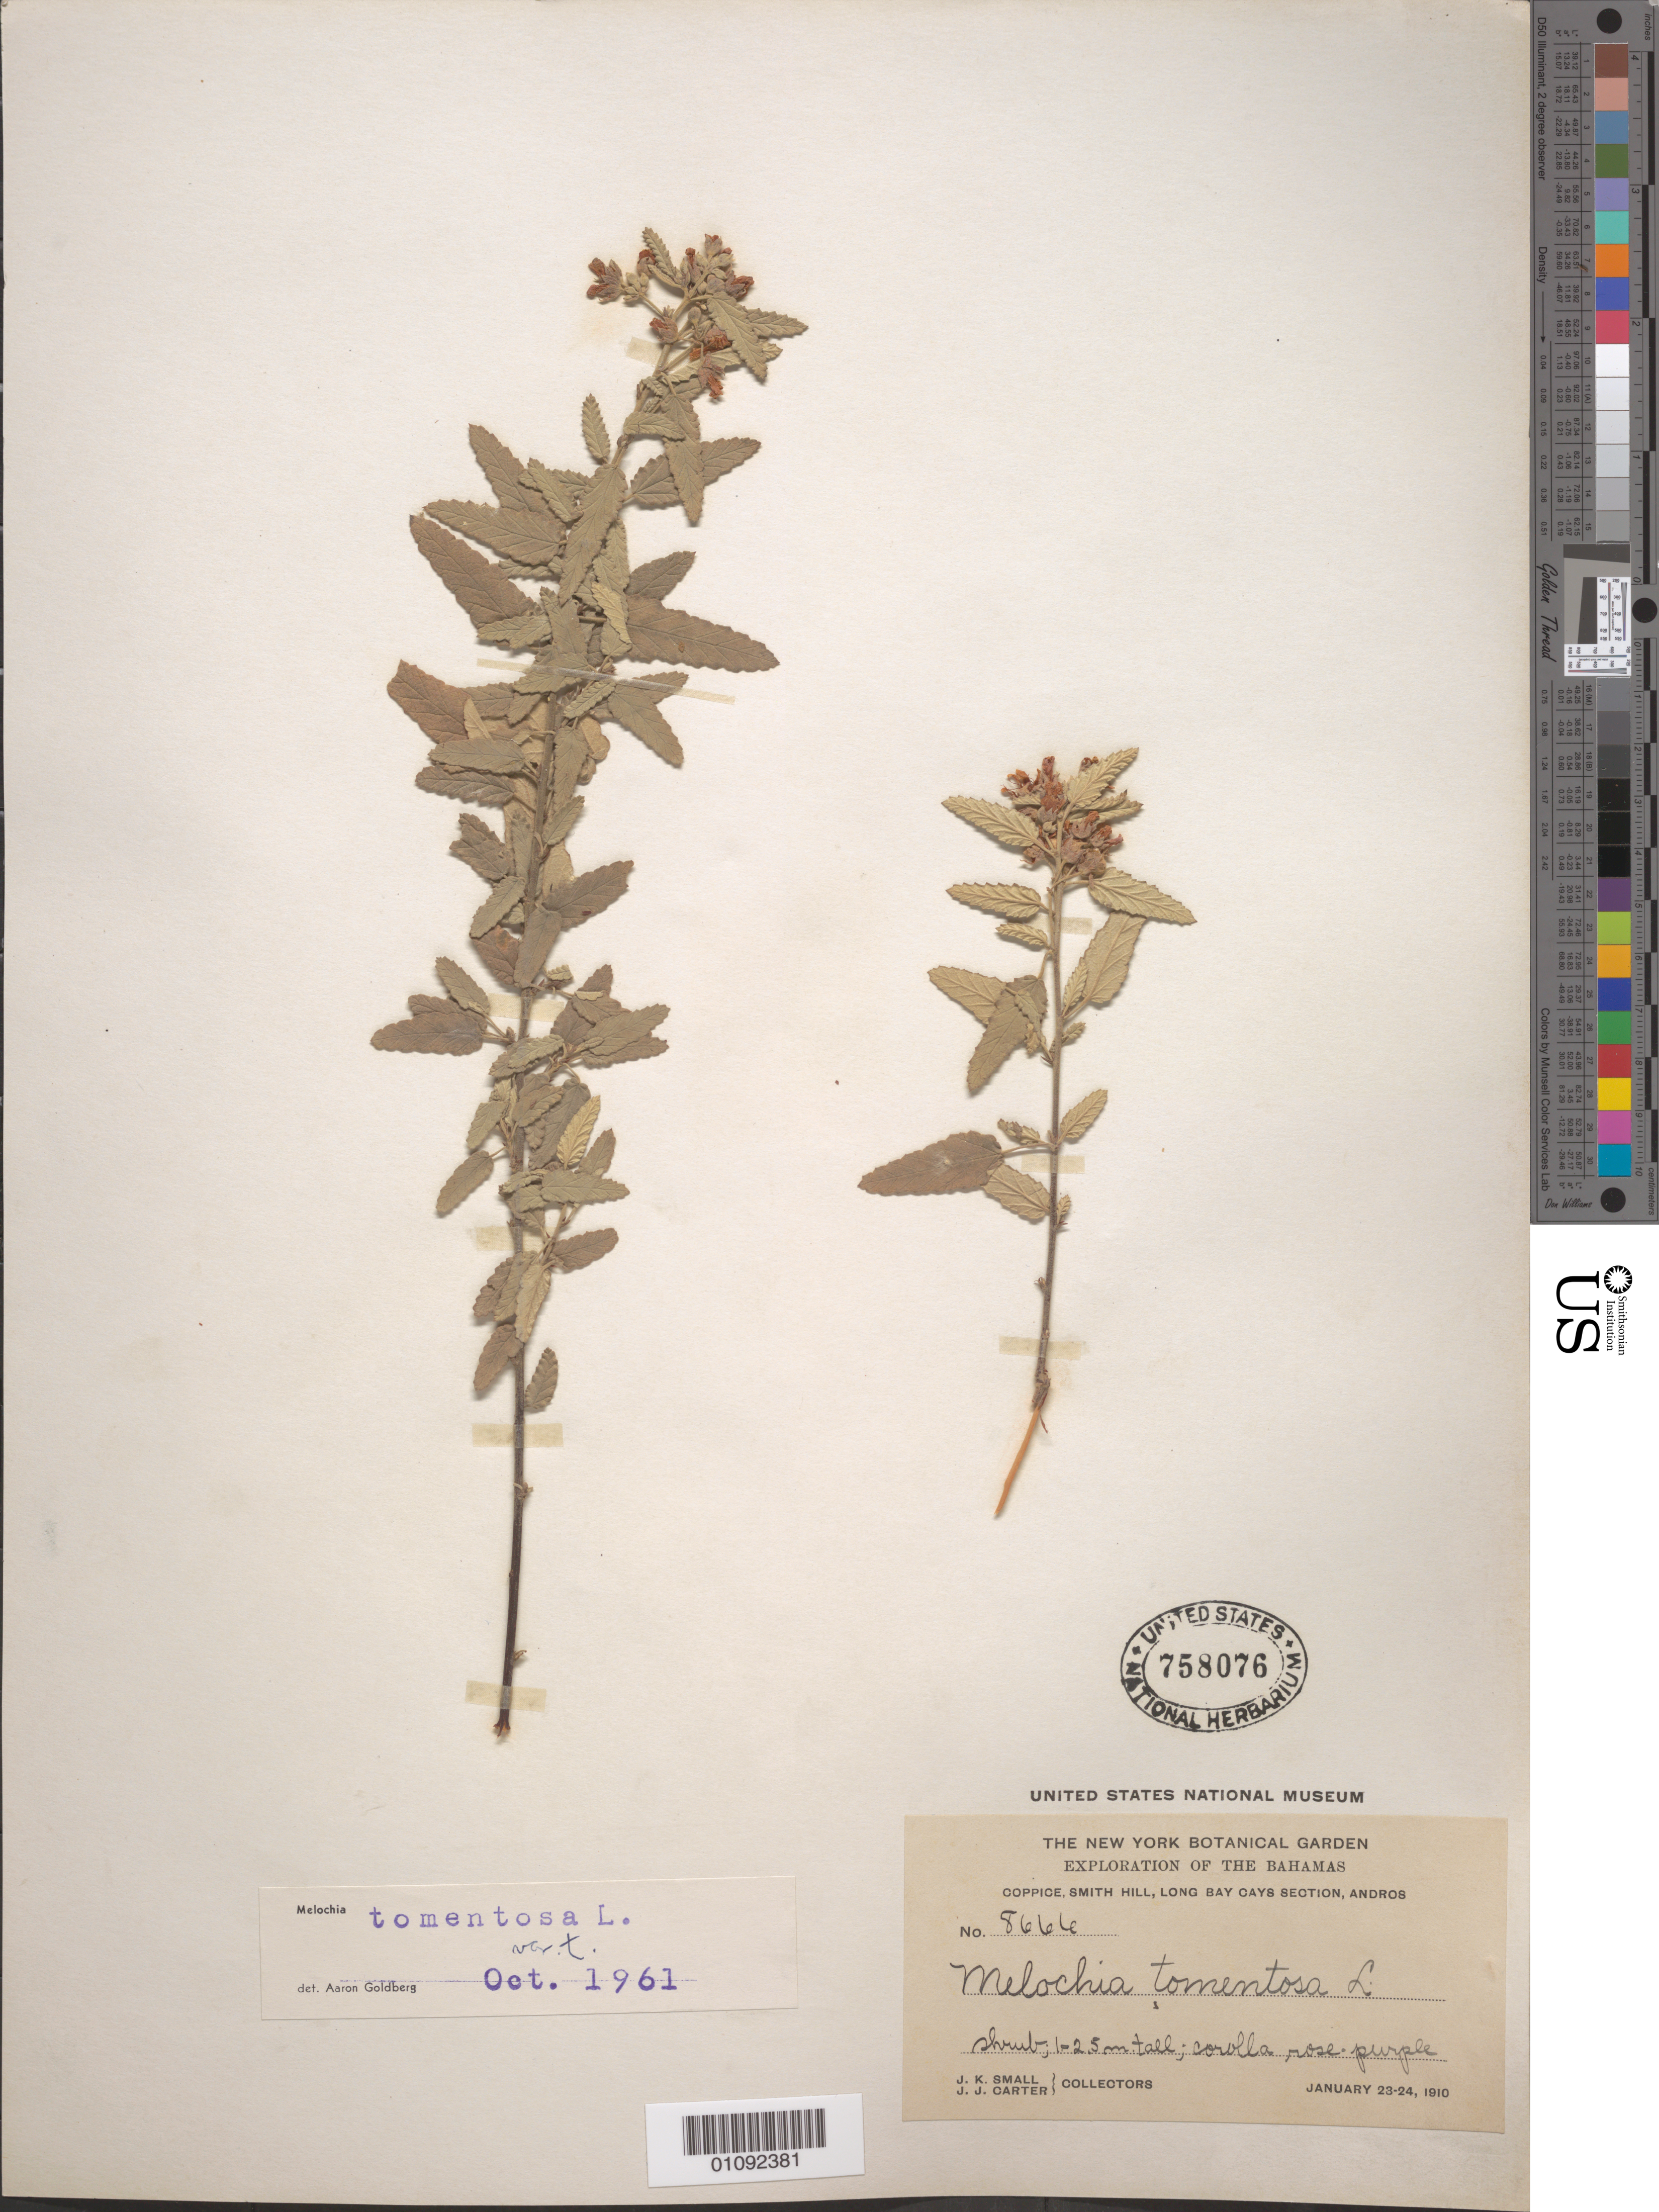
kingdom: Plantae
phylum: Tracheophyta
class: Magnoliopsida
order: Malvales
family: Malvaceae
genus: Melochia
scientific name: Melochia tomentosa var. tomentosa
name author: L.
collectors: J. K. Small & J. J. Carter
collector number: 8666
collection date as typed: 23 Jan 1910 and 24 Jan 1910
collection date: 1910-01-23,1910-01-24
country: Bahamas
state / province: South Andros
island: Andros I.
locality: Smith Hill, Long Bay Cays Section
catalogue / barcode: US 758076